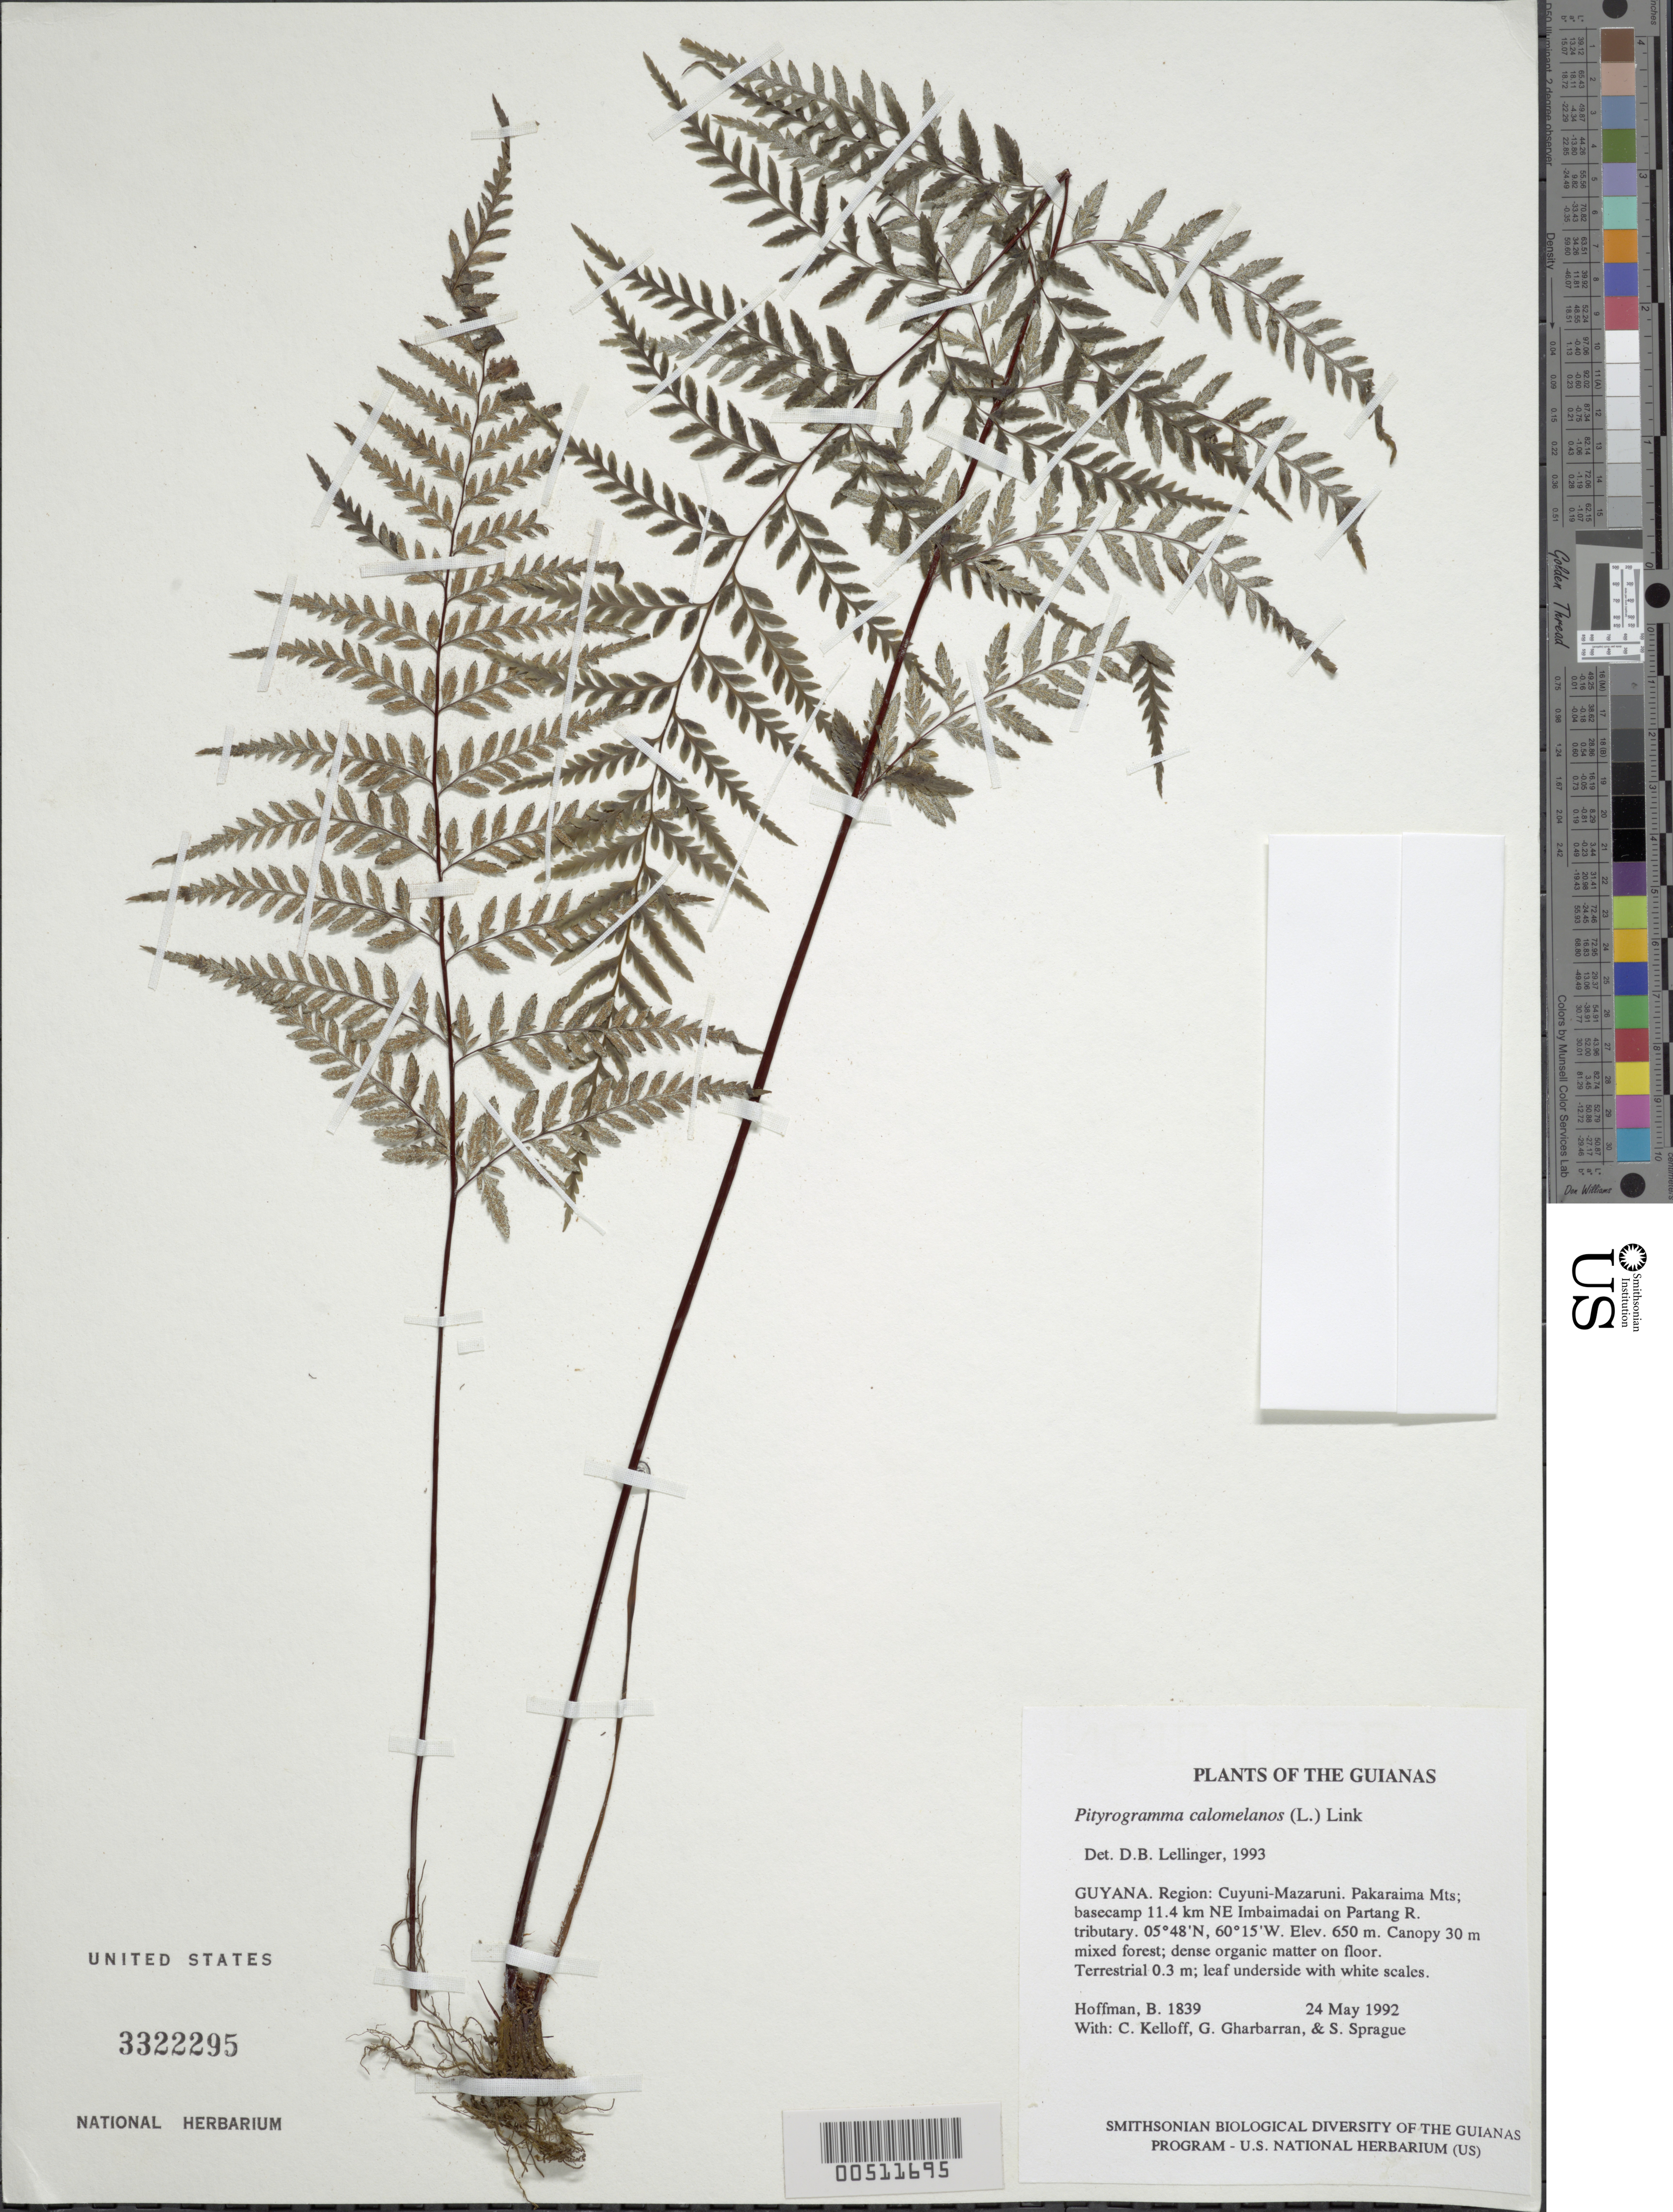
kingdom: Plantae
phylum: Tracheophyta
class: Polypodiopsida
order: Polypodiales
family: Pteridaceae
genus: Pityrogramma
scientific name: Pityrogramma calomelanos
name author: (L.) Link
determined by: Lellinger, David B., (BOT), Smithsonian Institution - National Museum of Natural History (UNITED STATES)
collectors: B. Hoffman, C. L. Kelloff, G. Gharbarran & S. Sprague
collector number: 1839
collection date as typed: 24 May 1992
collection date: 1992-05-24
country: Guyana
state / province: Cuyuni-Mazaruni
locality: Pakaraima Mts; basecamp 11.4 km NE Imbaimadai on Partang River tributary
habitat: Canopy 30 m mixed forest; dense organic matter on floor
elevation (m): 650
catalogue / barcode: US 3322295